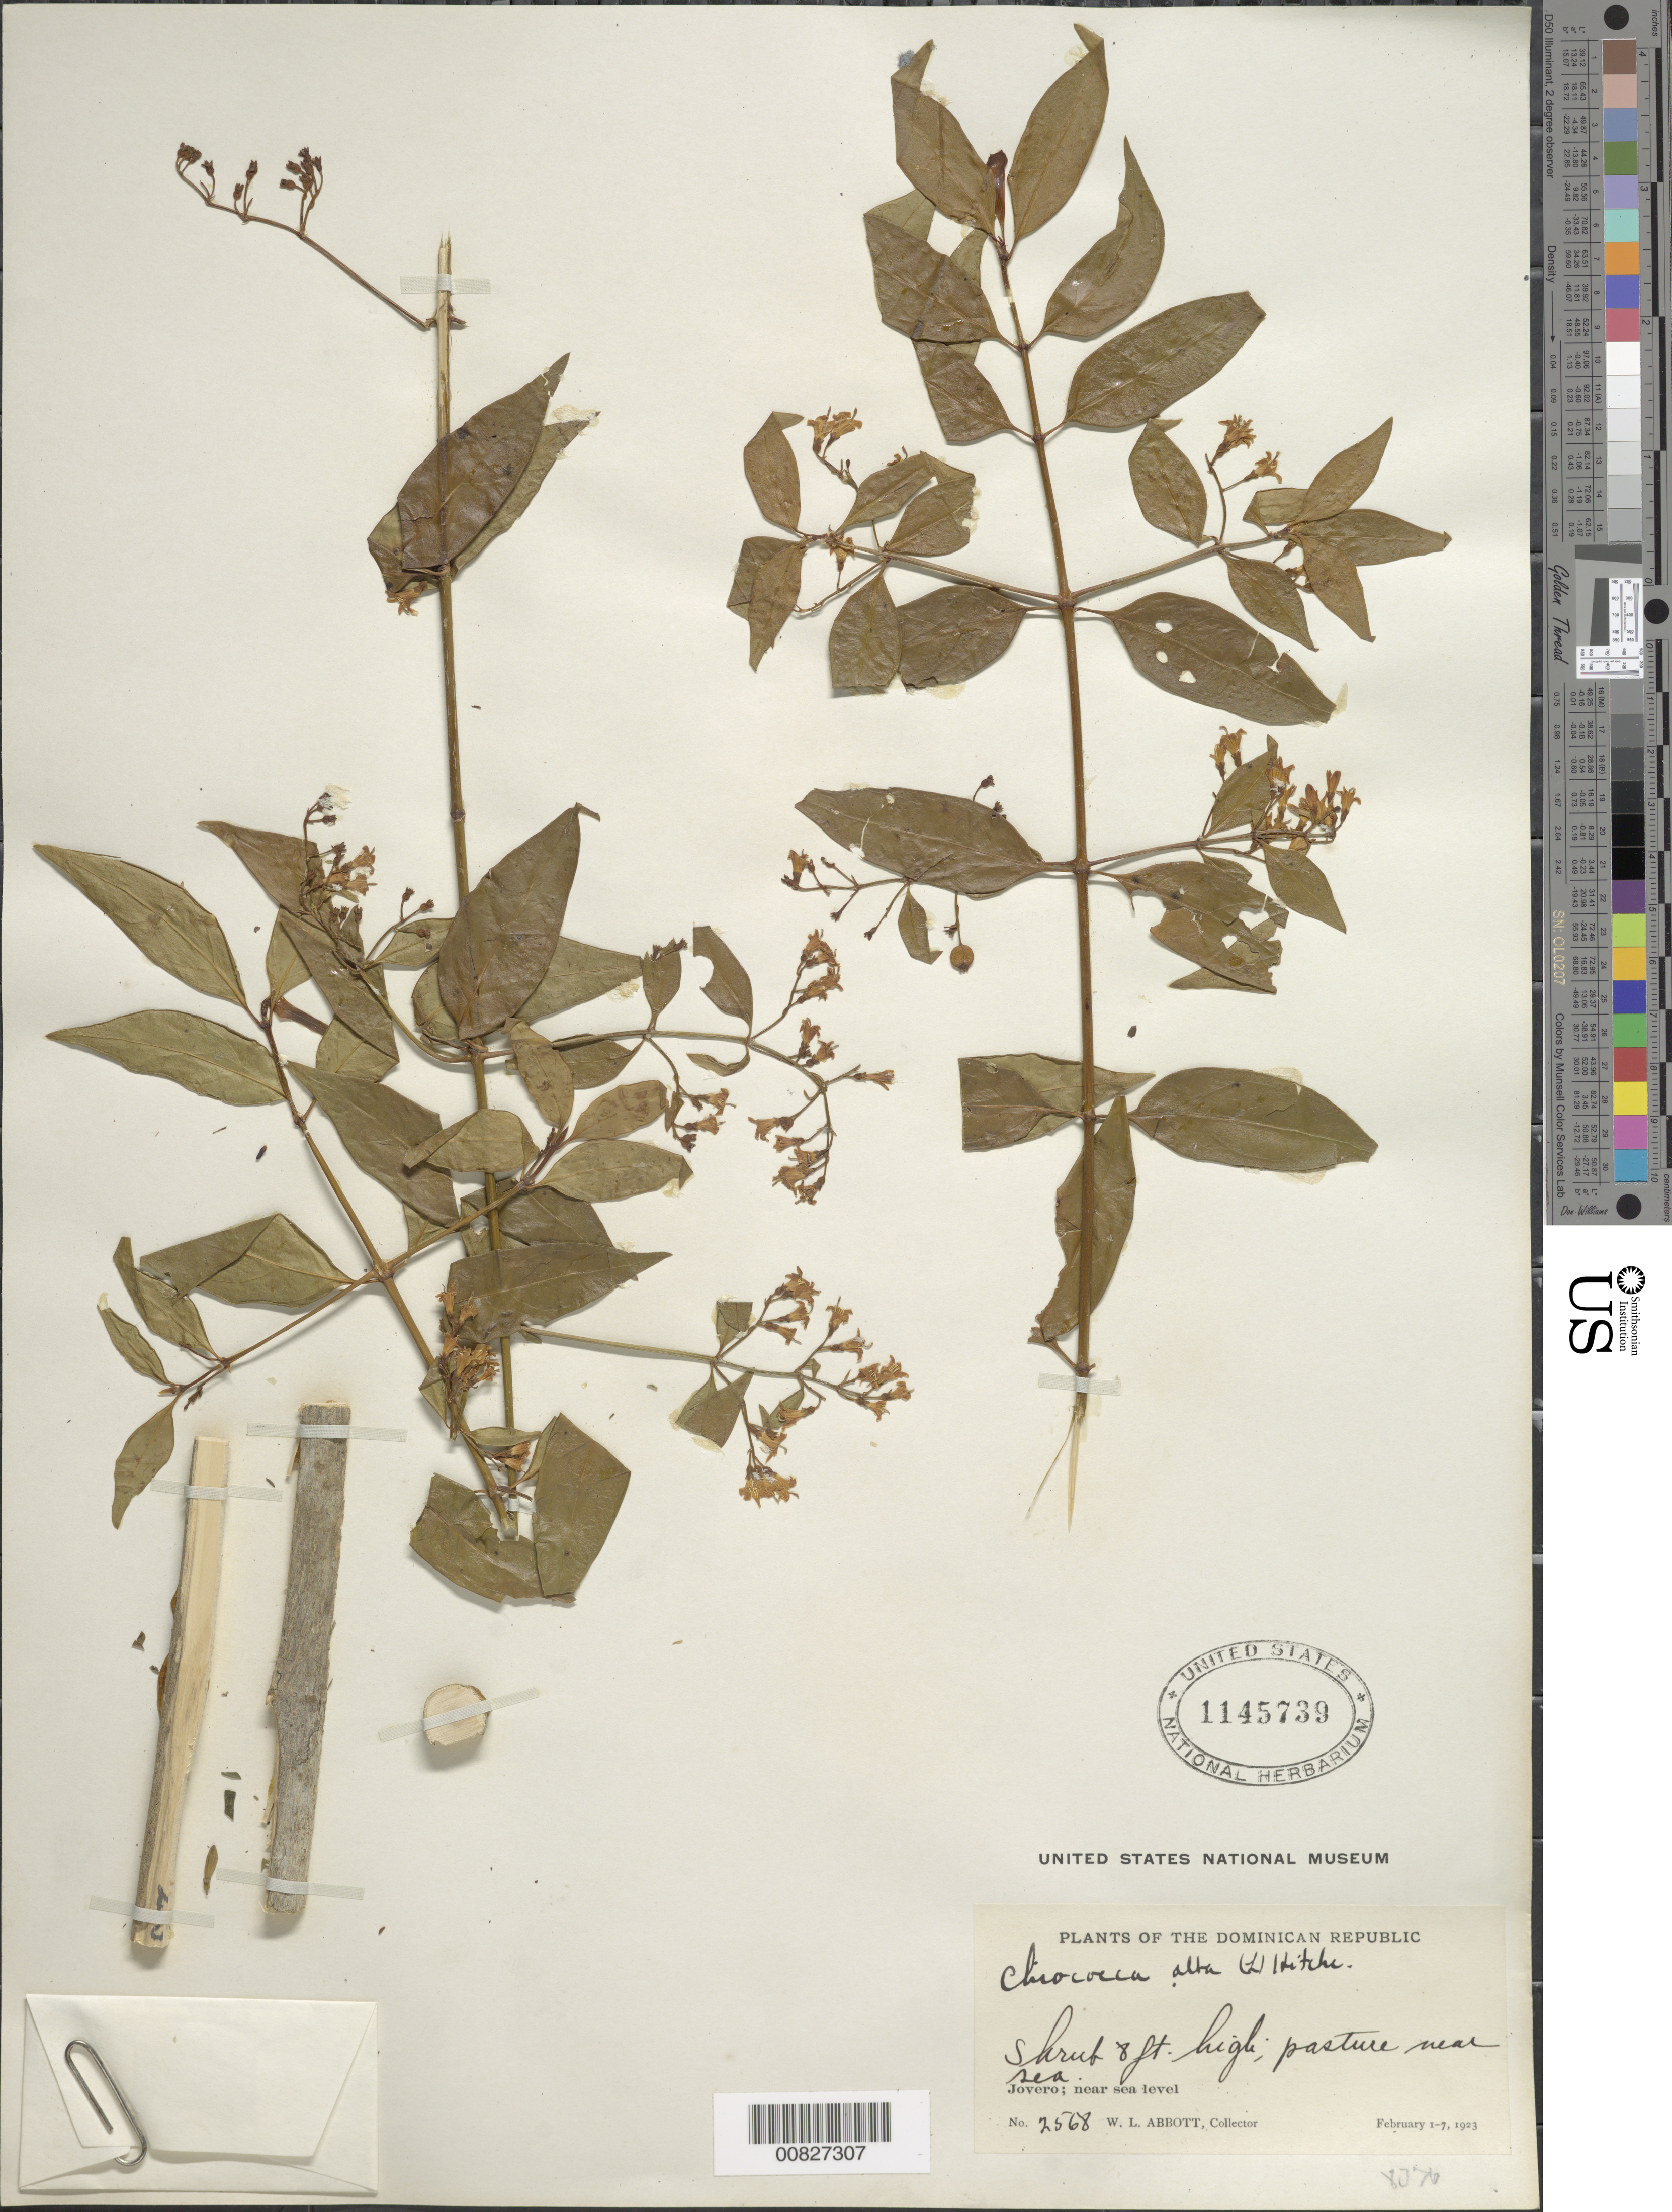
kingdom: Plantae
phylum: Tracheophyta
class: Magnoliopsida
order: Gentianales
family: Rubiaceae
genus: Chiococca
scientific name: Chiococca alba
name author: (L.) Hitchc.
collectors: W. L. Abbott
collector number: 2568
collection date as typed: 01 Feb 1923 to 07 Feb 1923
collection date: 1923-02-01/1923-02-07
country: Dominican Republic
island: Hispaniola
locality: Jovero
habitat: Pasture near sea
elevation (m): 0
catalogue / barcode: US 1145739